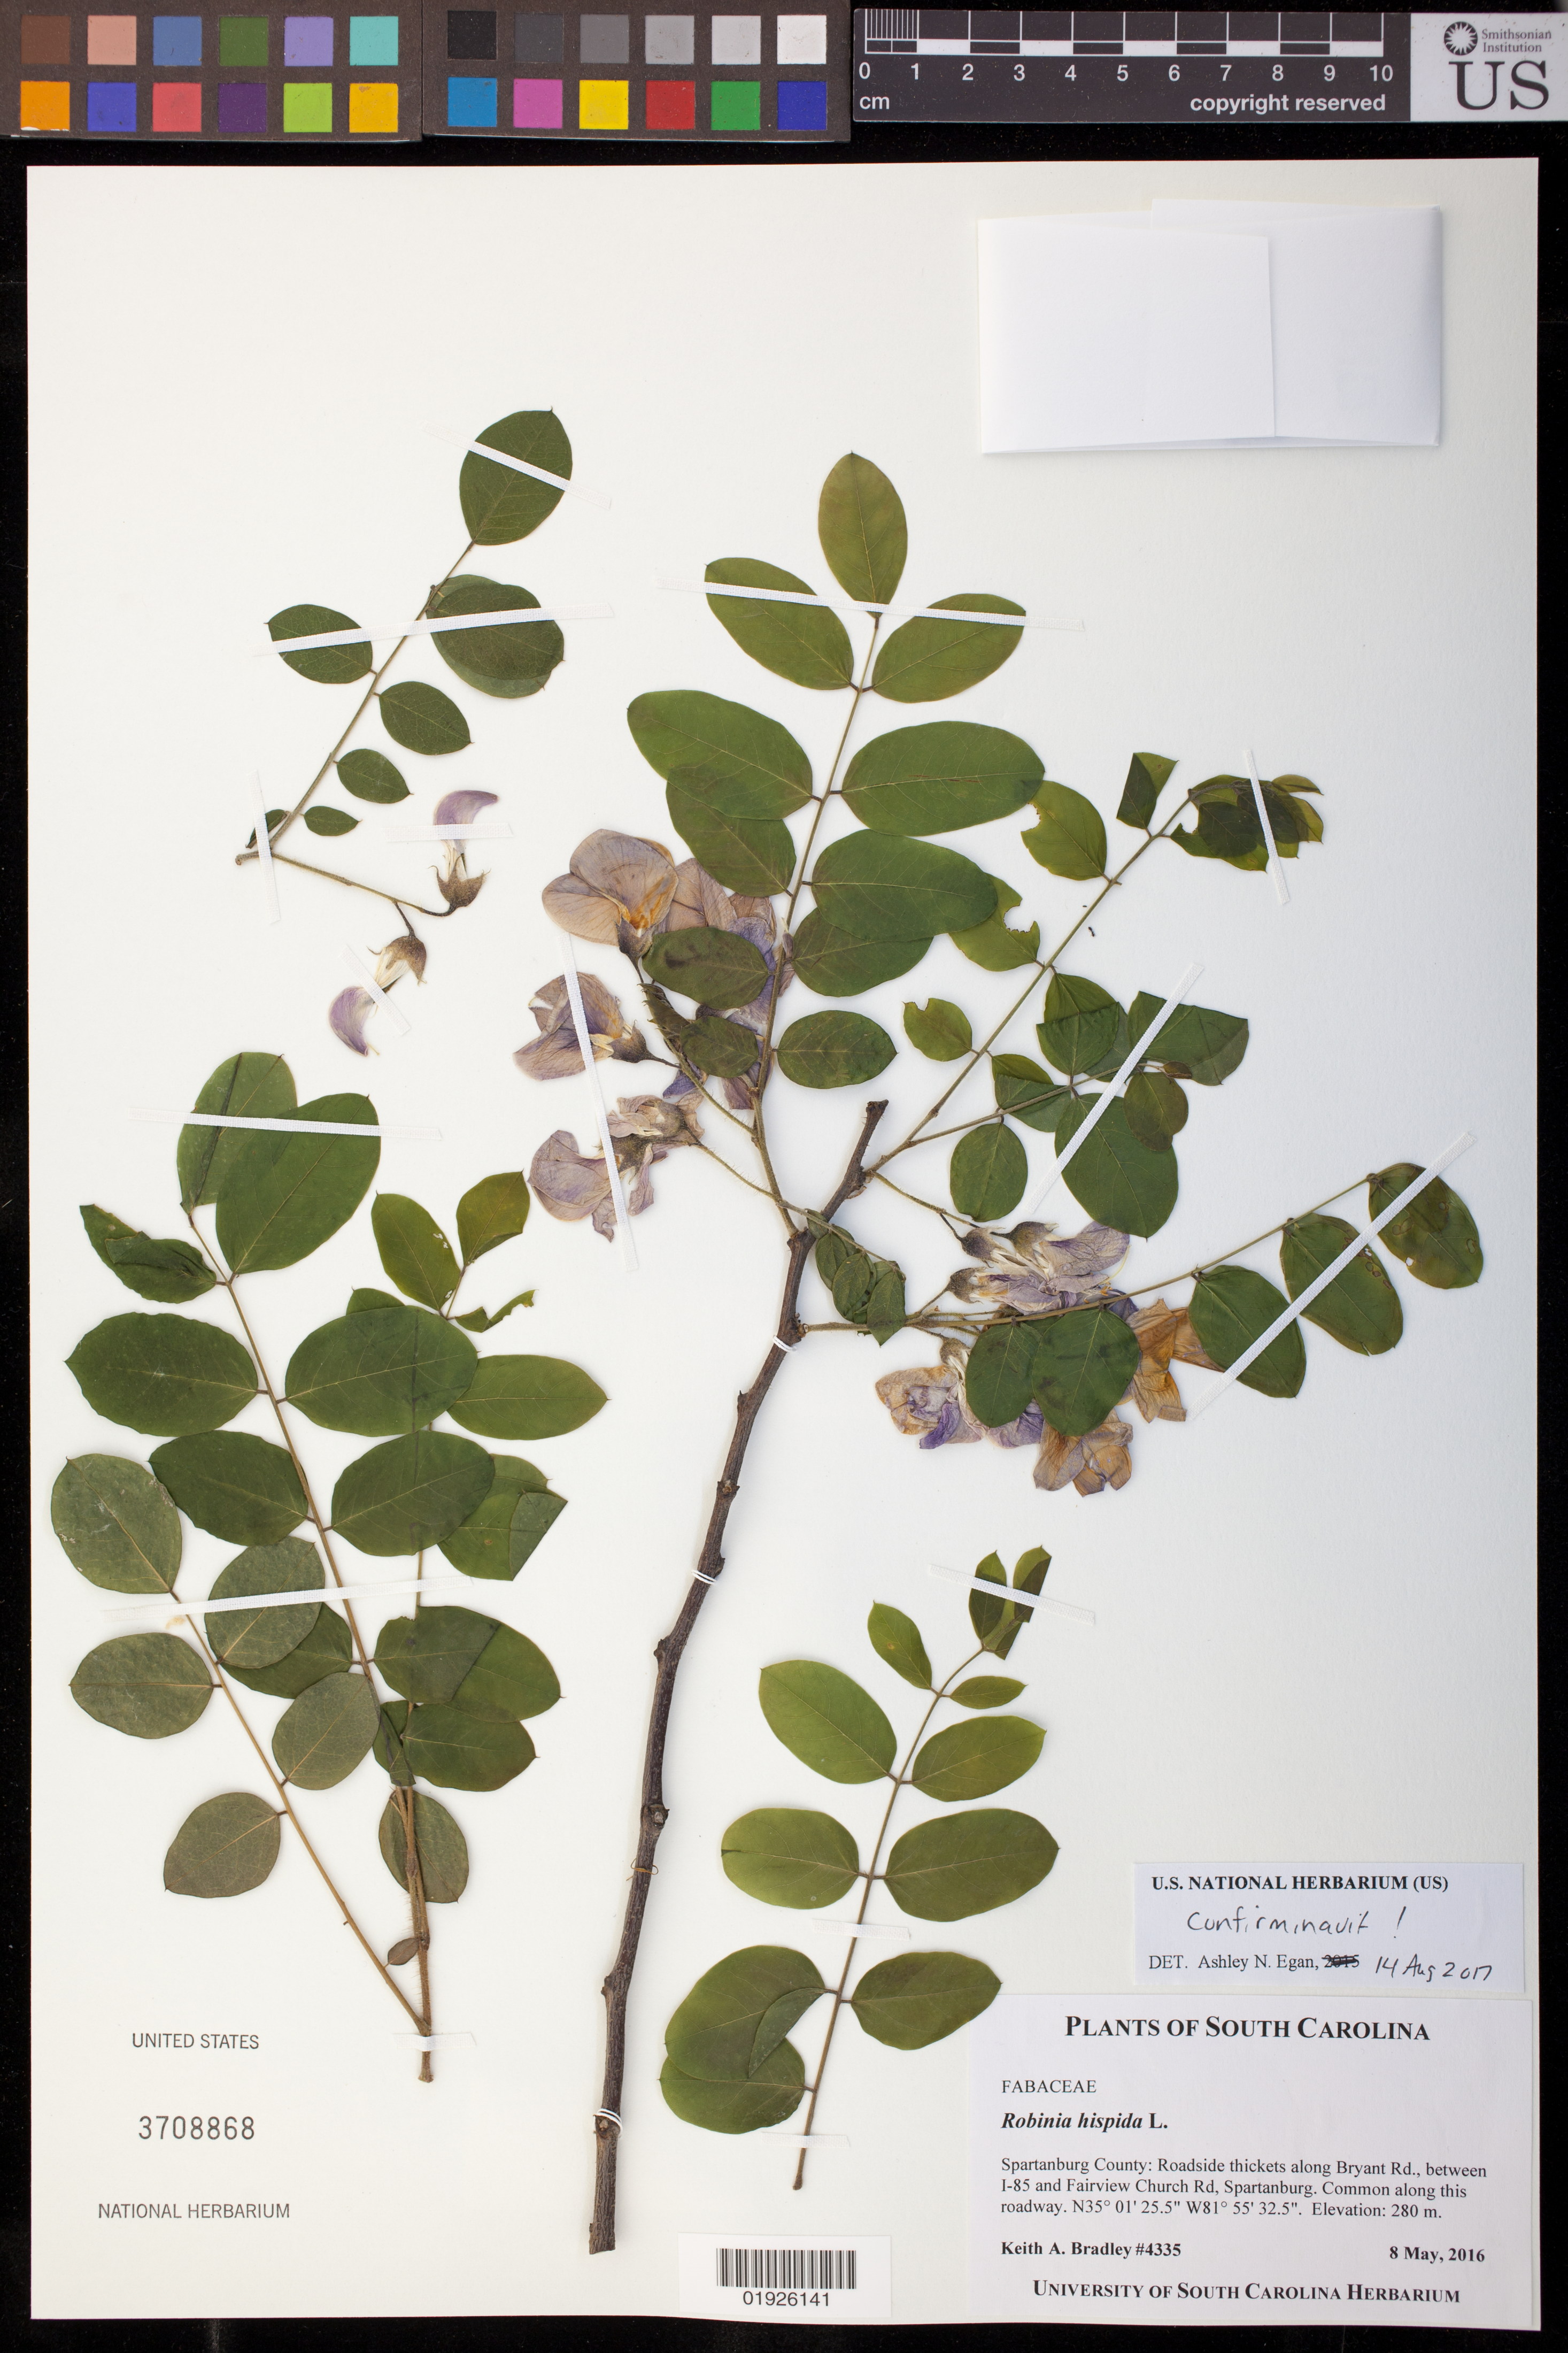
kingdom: Plantae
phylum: Tracheophyta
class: Magnoliopsida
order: Fabales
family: Fabaceae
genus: Robinia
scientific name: Robinia hispida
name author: L.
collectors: K. Bradley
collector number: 4335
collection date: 2016-05-08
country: United States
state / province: South Carolina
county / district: Spartanburg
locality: Roadside thickets along Bryant Rd., between I-85 and Fairview Church Rd, Spartanburg.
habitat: Common along roadway.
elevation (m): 280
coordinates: N35 01 25.5, W81 55 32.5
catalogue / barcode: US 3708868